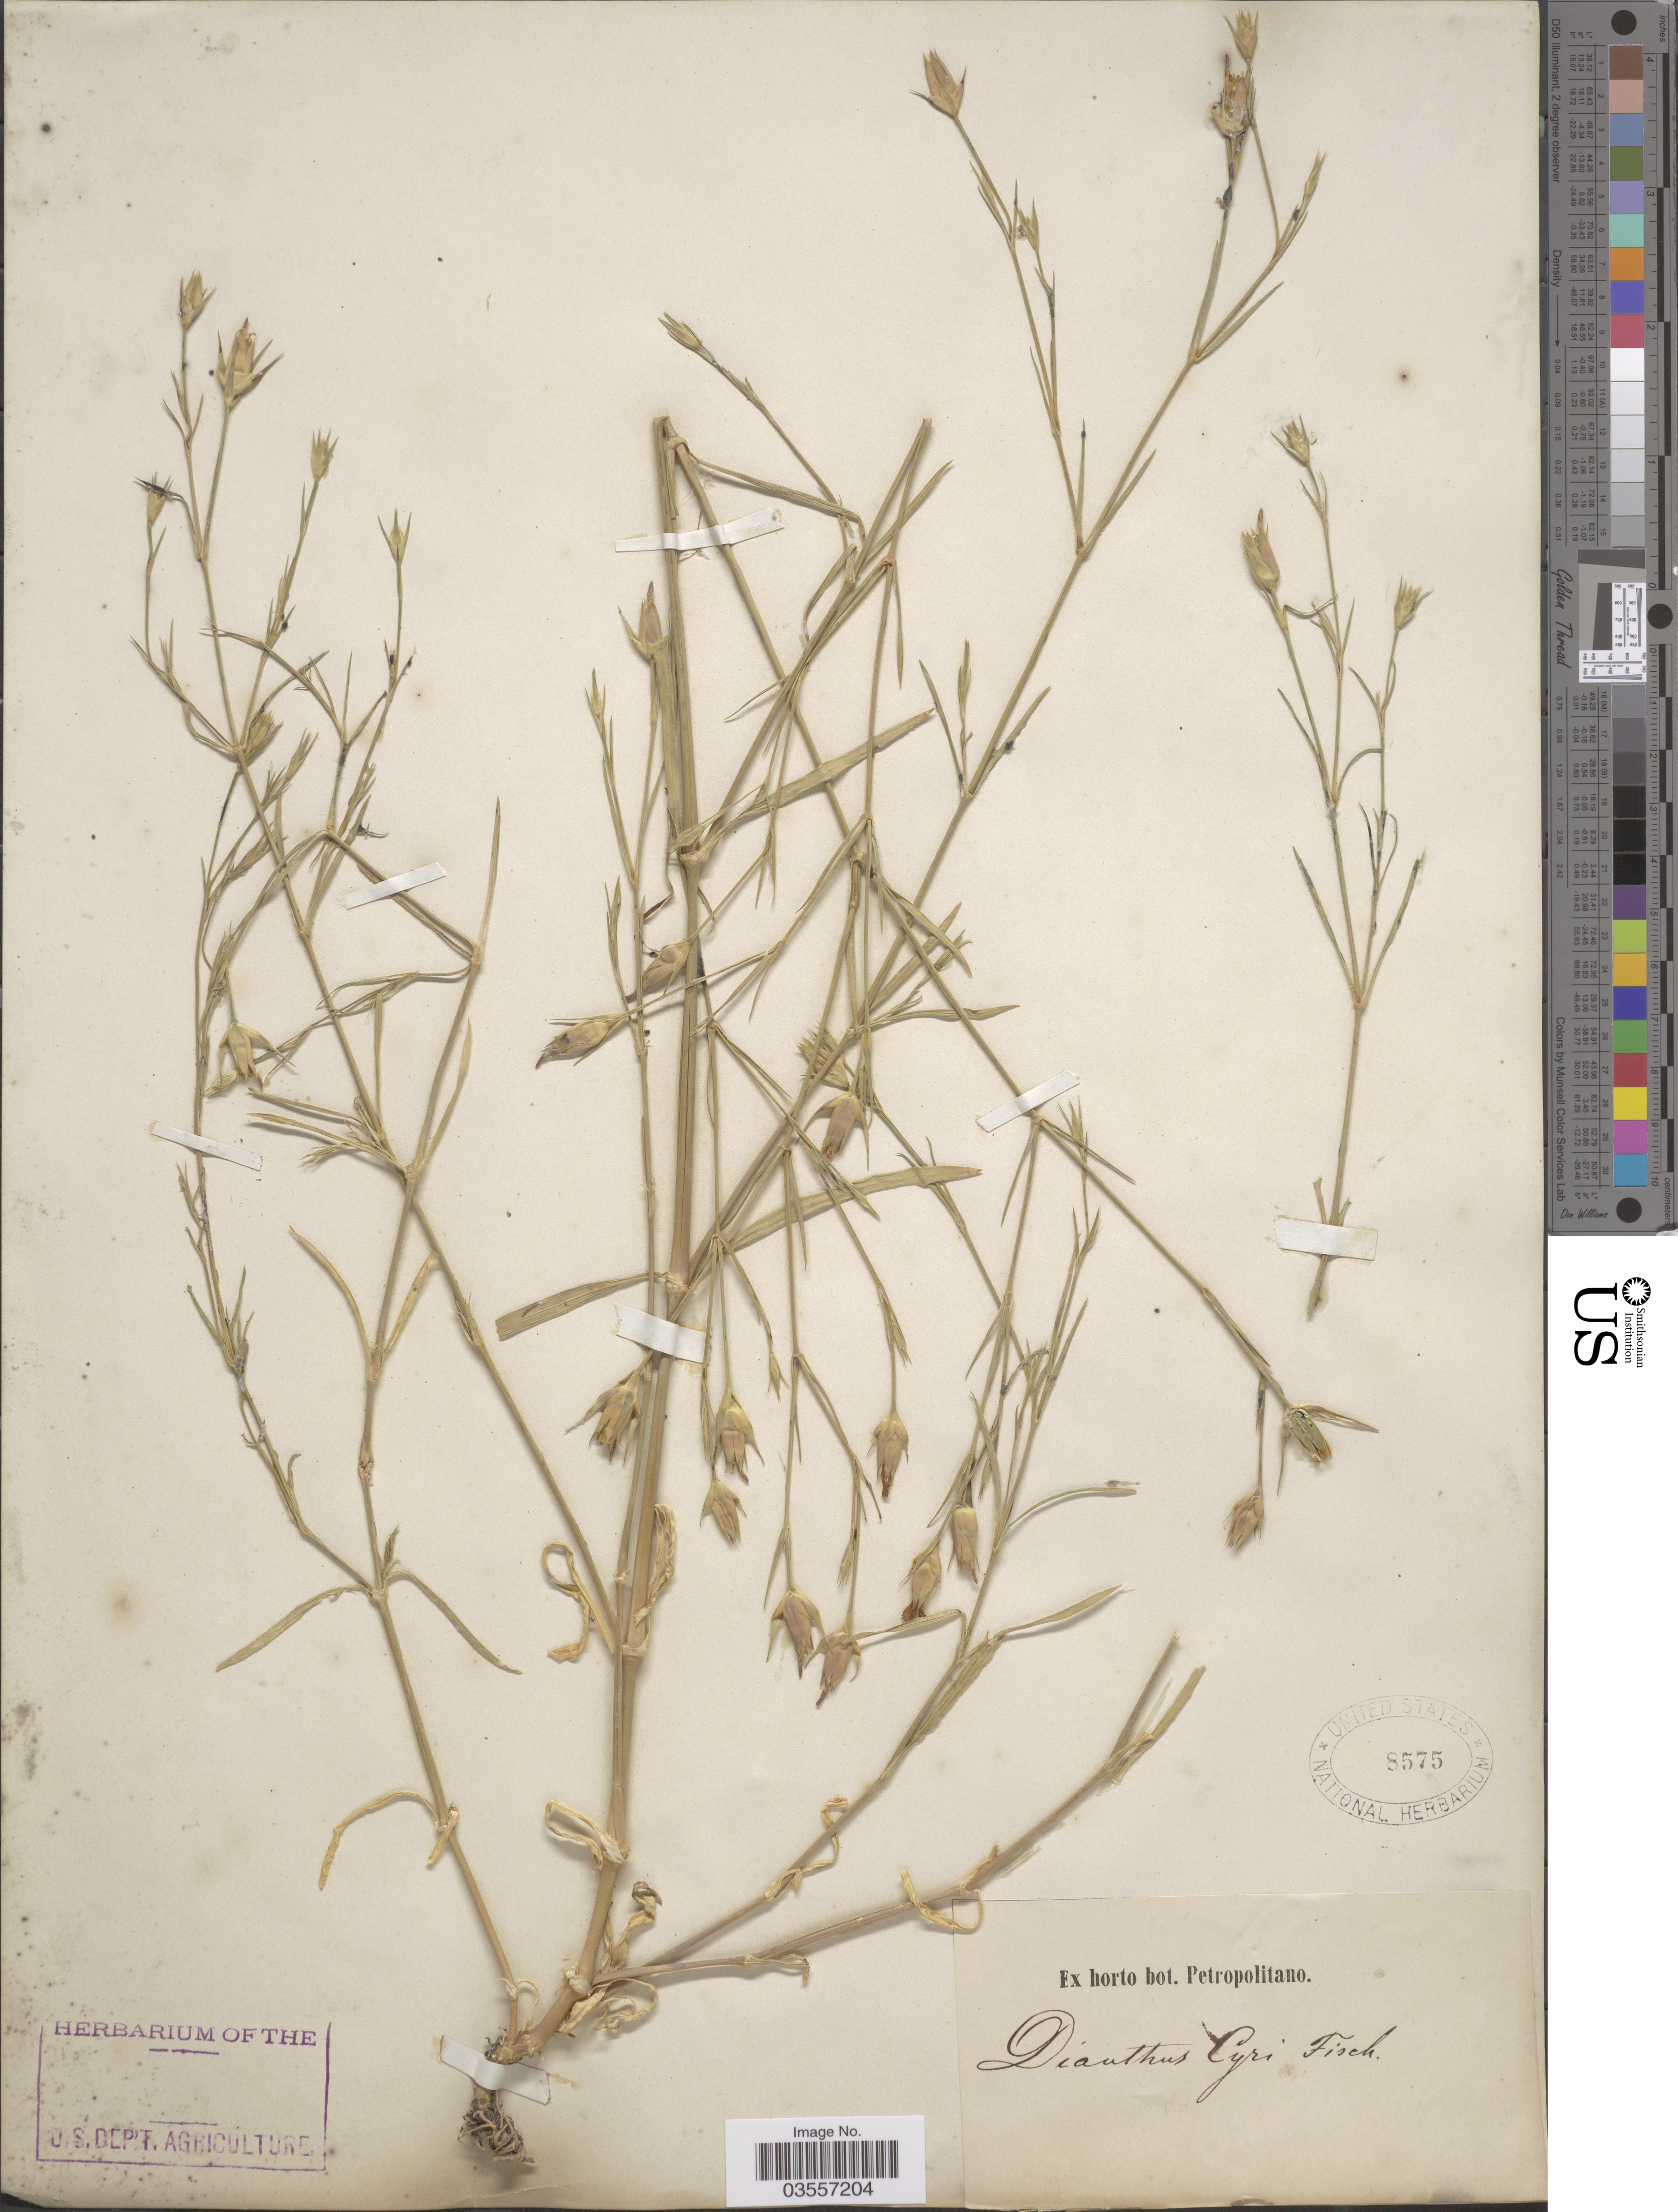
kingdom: Plantae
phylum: Tracheophyta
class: Magnoliopsida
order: Caryophyllales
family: Caryophyllaceae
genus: Dianthus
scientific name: Dianthus cyri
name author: Fisch. & C.A. Mey.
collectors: ex Horto Bot. Petropolitano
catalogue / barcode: US 8575